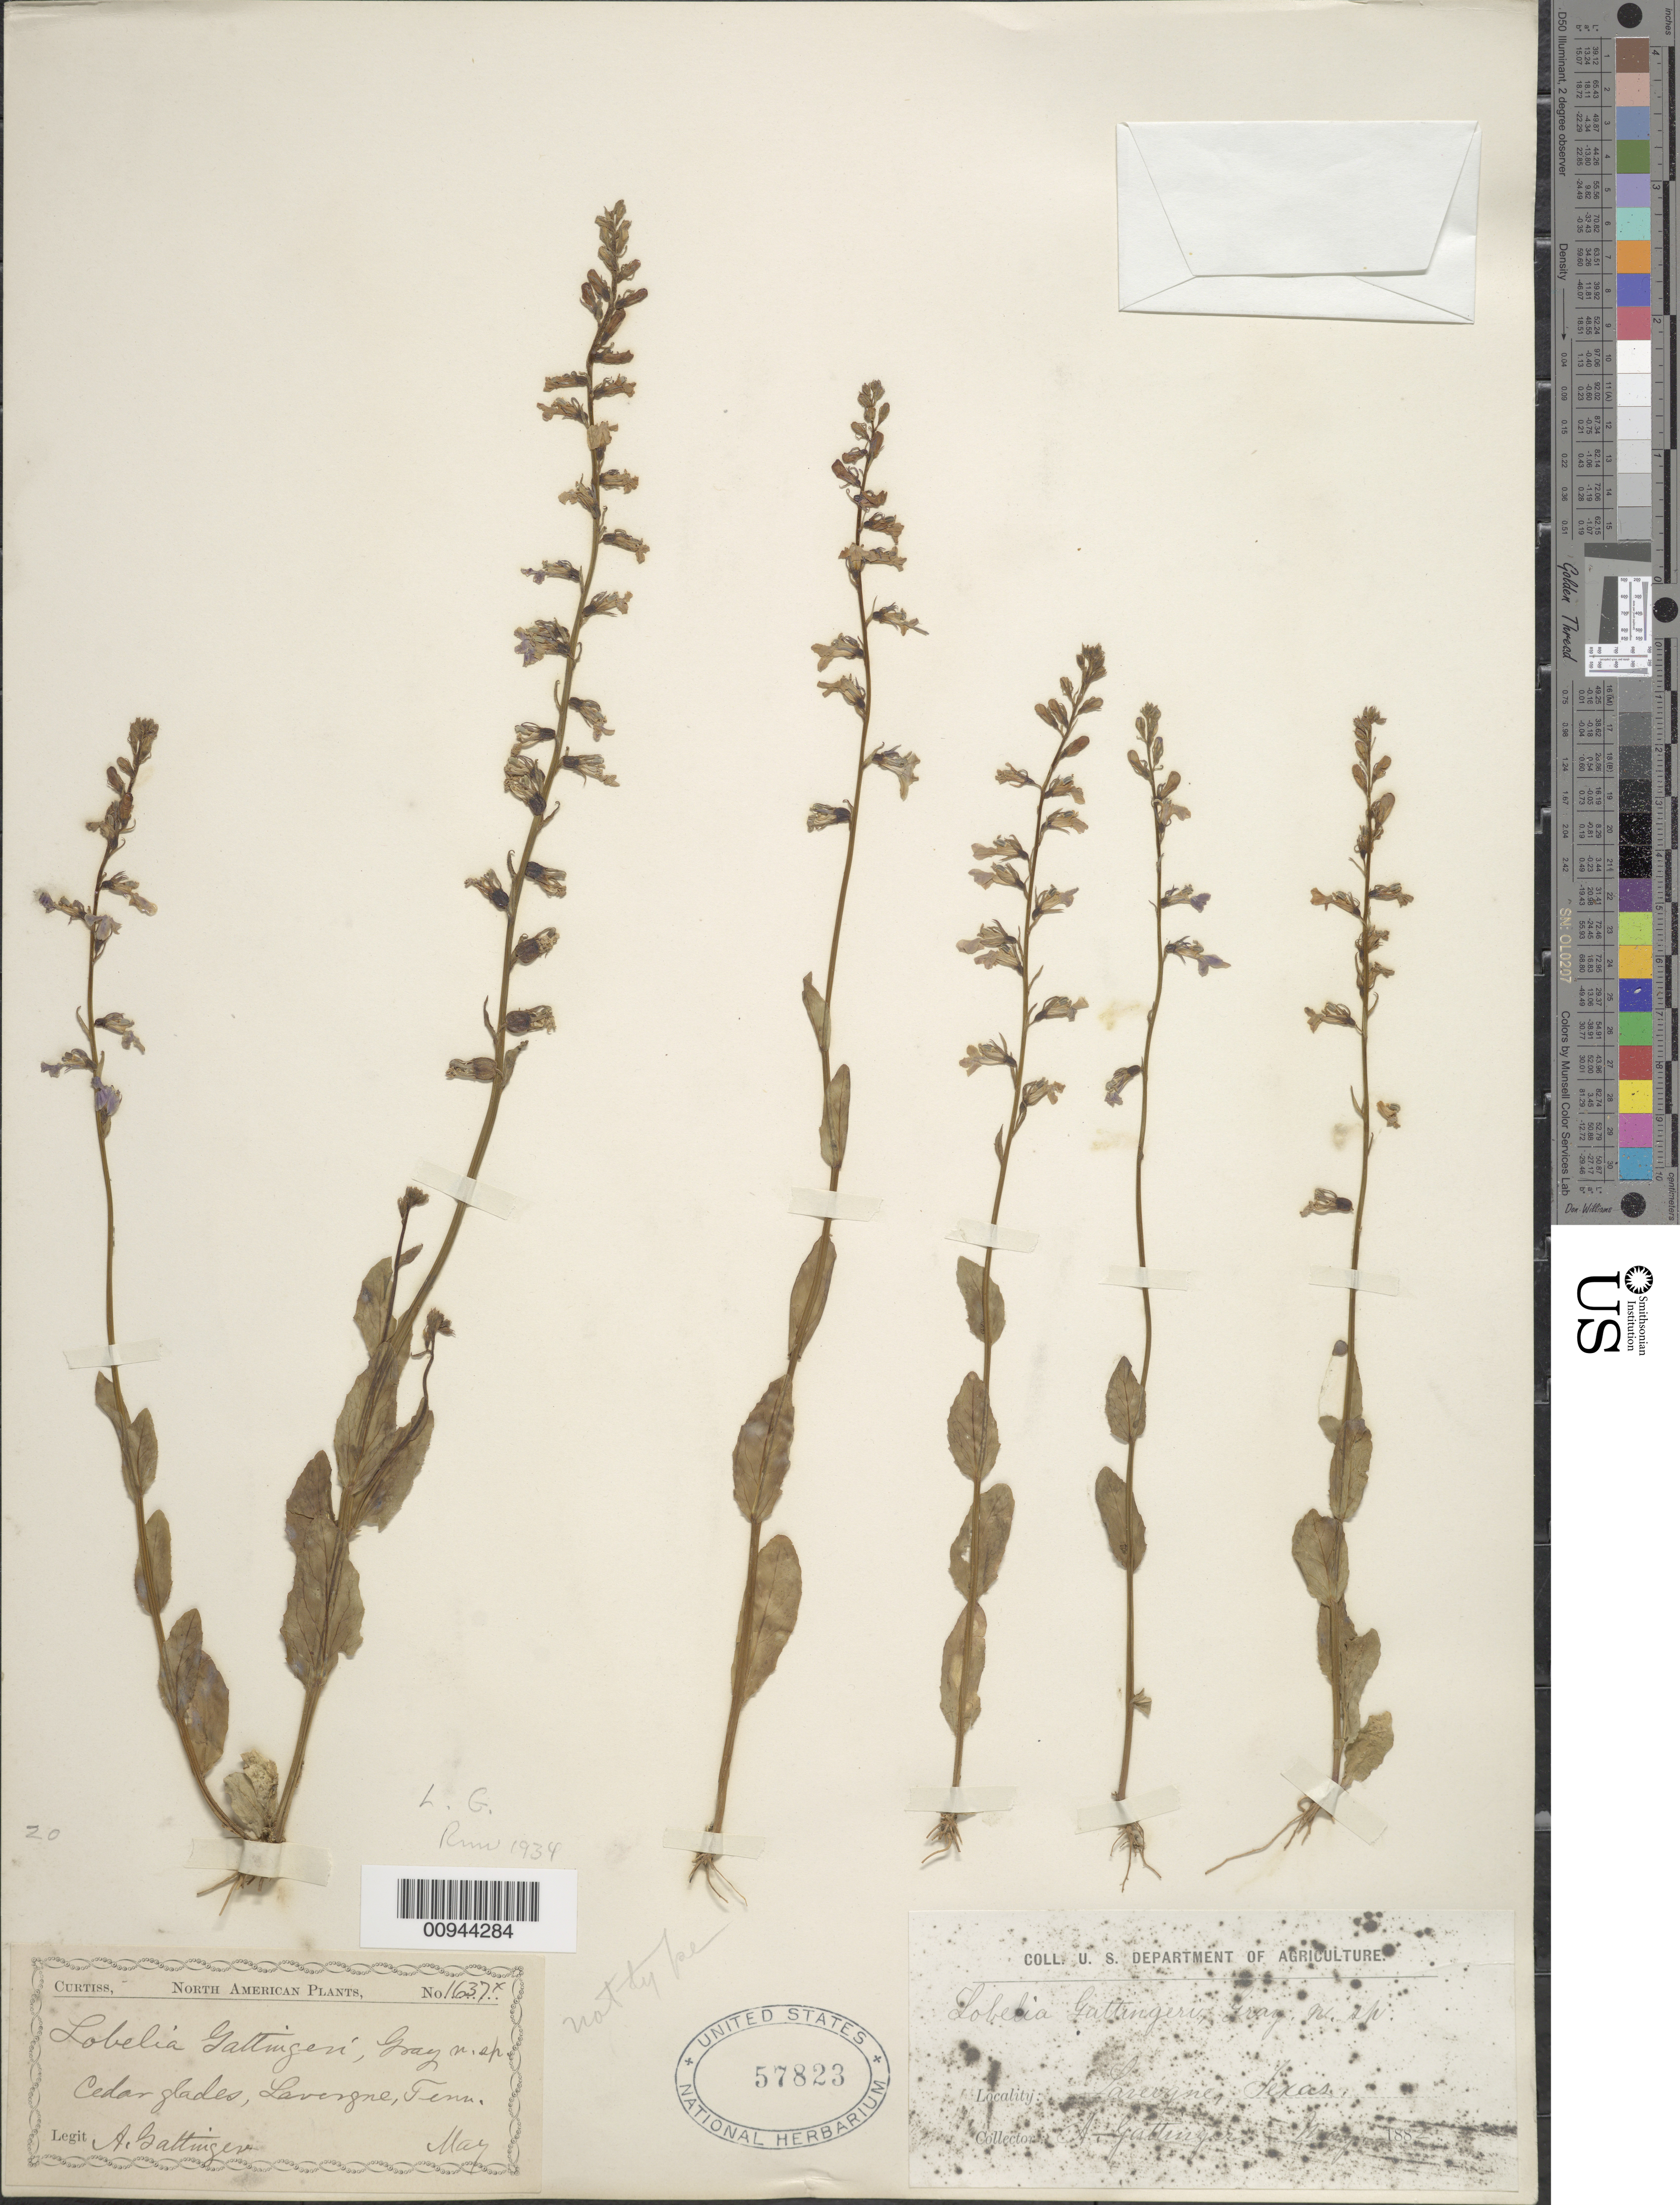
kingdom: Plantae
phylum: Tracheophyta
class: Magnoliopsida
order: Asterales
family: Campanulaceae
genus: Lobelia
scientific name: Lobelia gattingeri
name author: A. Gray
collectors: A. Gattinger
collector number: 1637x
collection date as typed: May 1882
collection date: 1882-05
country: United States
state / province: Tennessee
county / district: Rutherford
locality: Lavergne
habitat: cedar glades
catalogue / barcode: US 57823